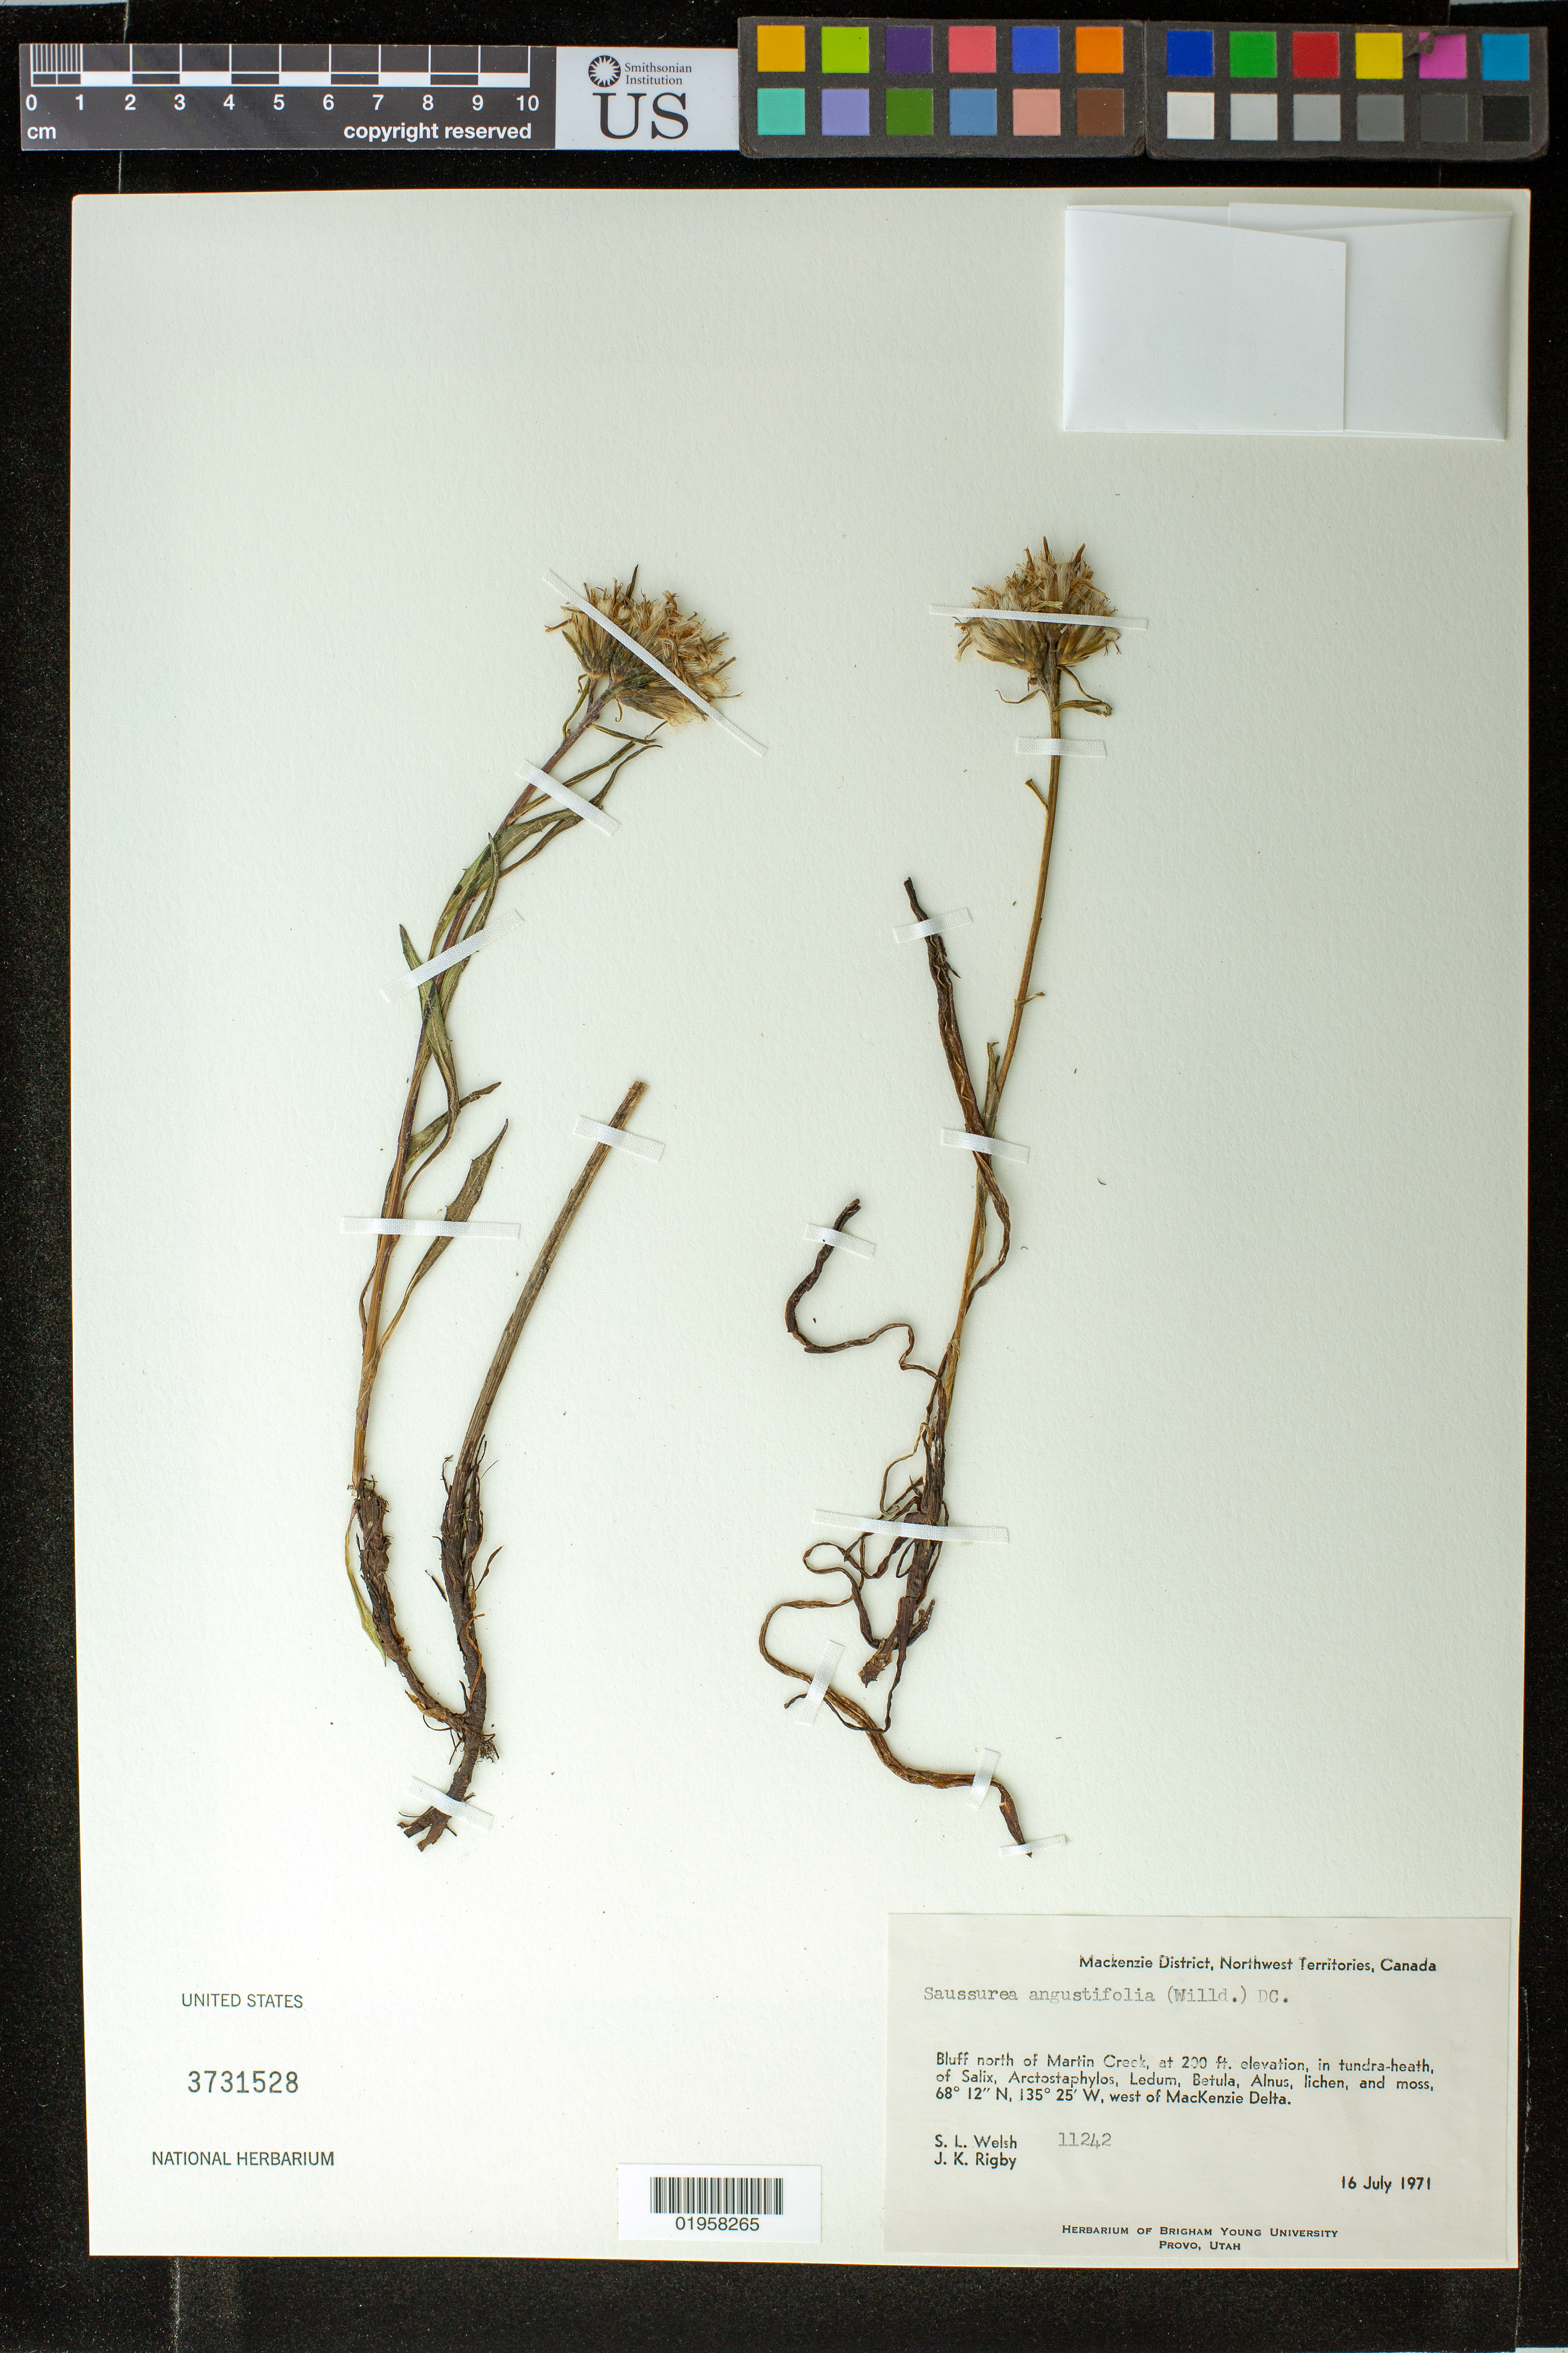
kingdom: Plantae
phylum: Tracheophyta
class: Magnoliopsida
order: Asterales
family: Asteraceae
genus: Saussurea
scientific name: Saussurea angustifolia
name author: (L.) DC.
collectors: S. Welsh & J. Rigby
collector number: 11242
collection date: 1971-07-16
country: Canada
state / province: Northwest Territories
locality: Mackenzie District, bluff N of Martin Creek, W of Mackenzie Delta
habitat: In tundra-heath, of Salix, Arctostaphylos, Ledum, Betula, Alnus, lichen and moss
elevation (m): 61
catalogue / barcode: US 3731528